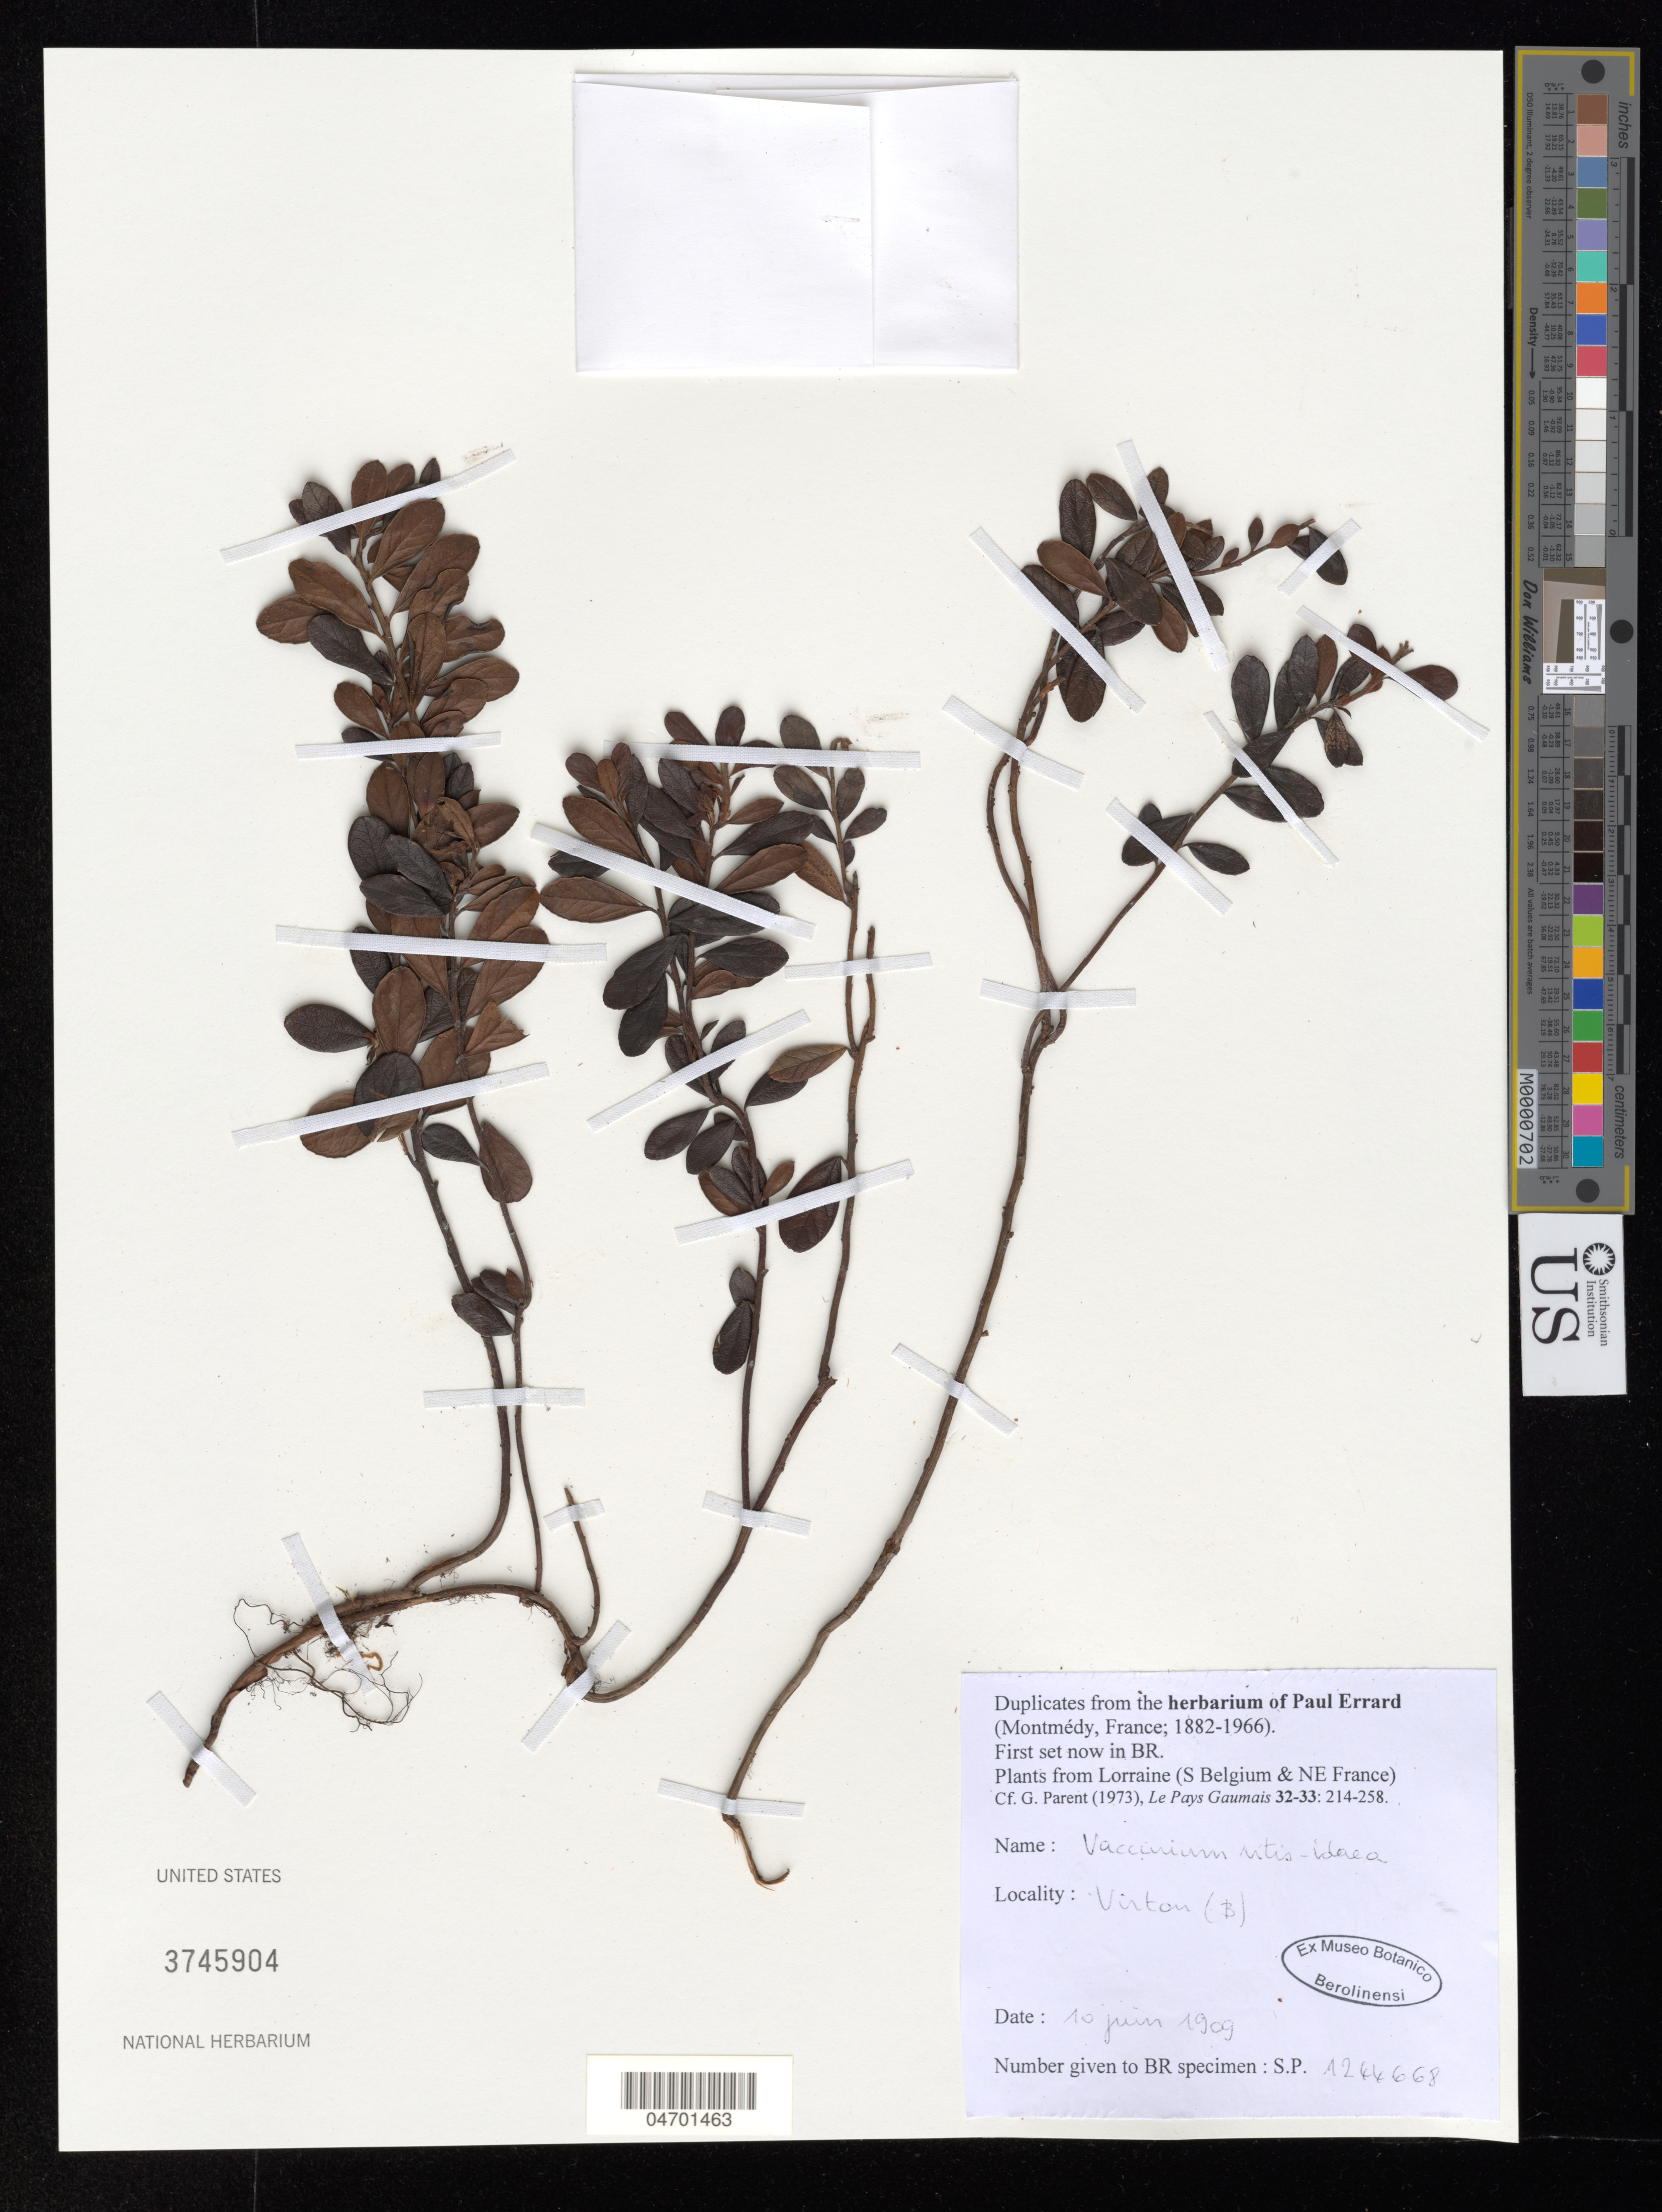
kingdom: Plantae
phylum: Tracheophyta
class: Magnoliopsida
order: Ericales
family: Ericaceae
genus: Vaccinium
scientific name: Vaccinium vitis-idaea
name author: L.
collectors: ex Mus. Bot. Berolinensi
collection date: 1909-06-10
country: Belgium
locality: Lorraine (S Belgium & NE France). Virton (B).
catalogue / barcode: US 3745904